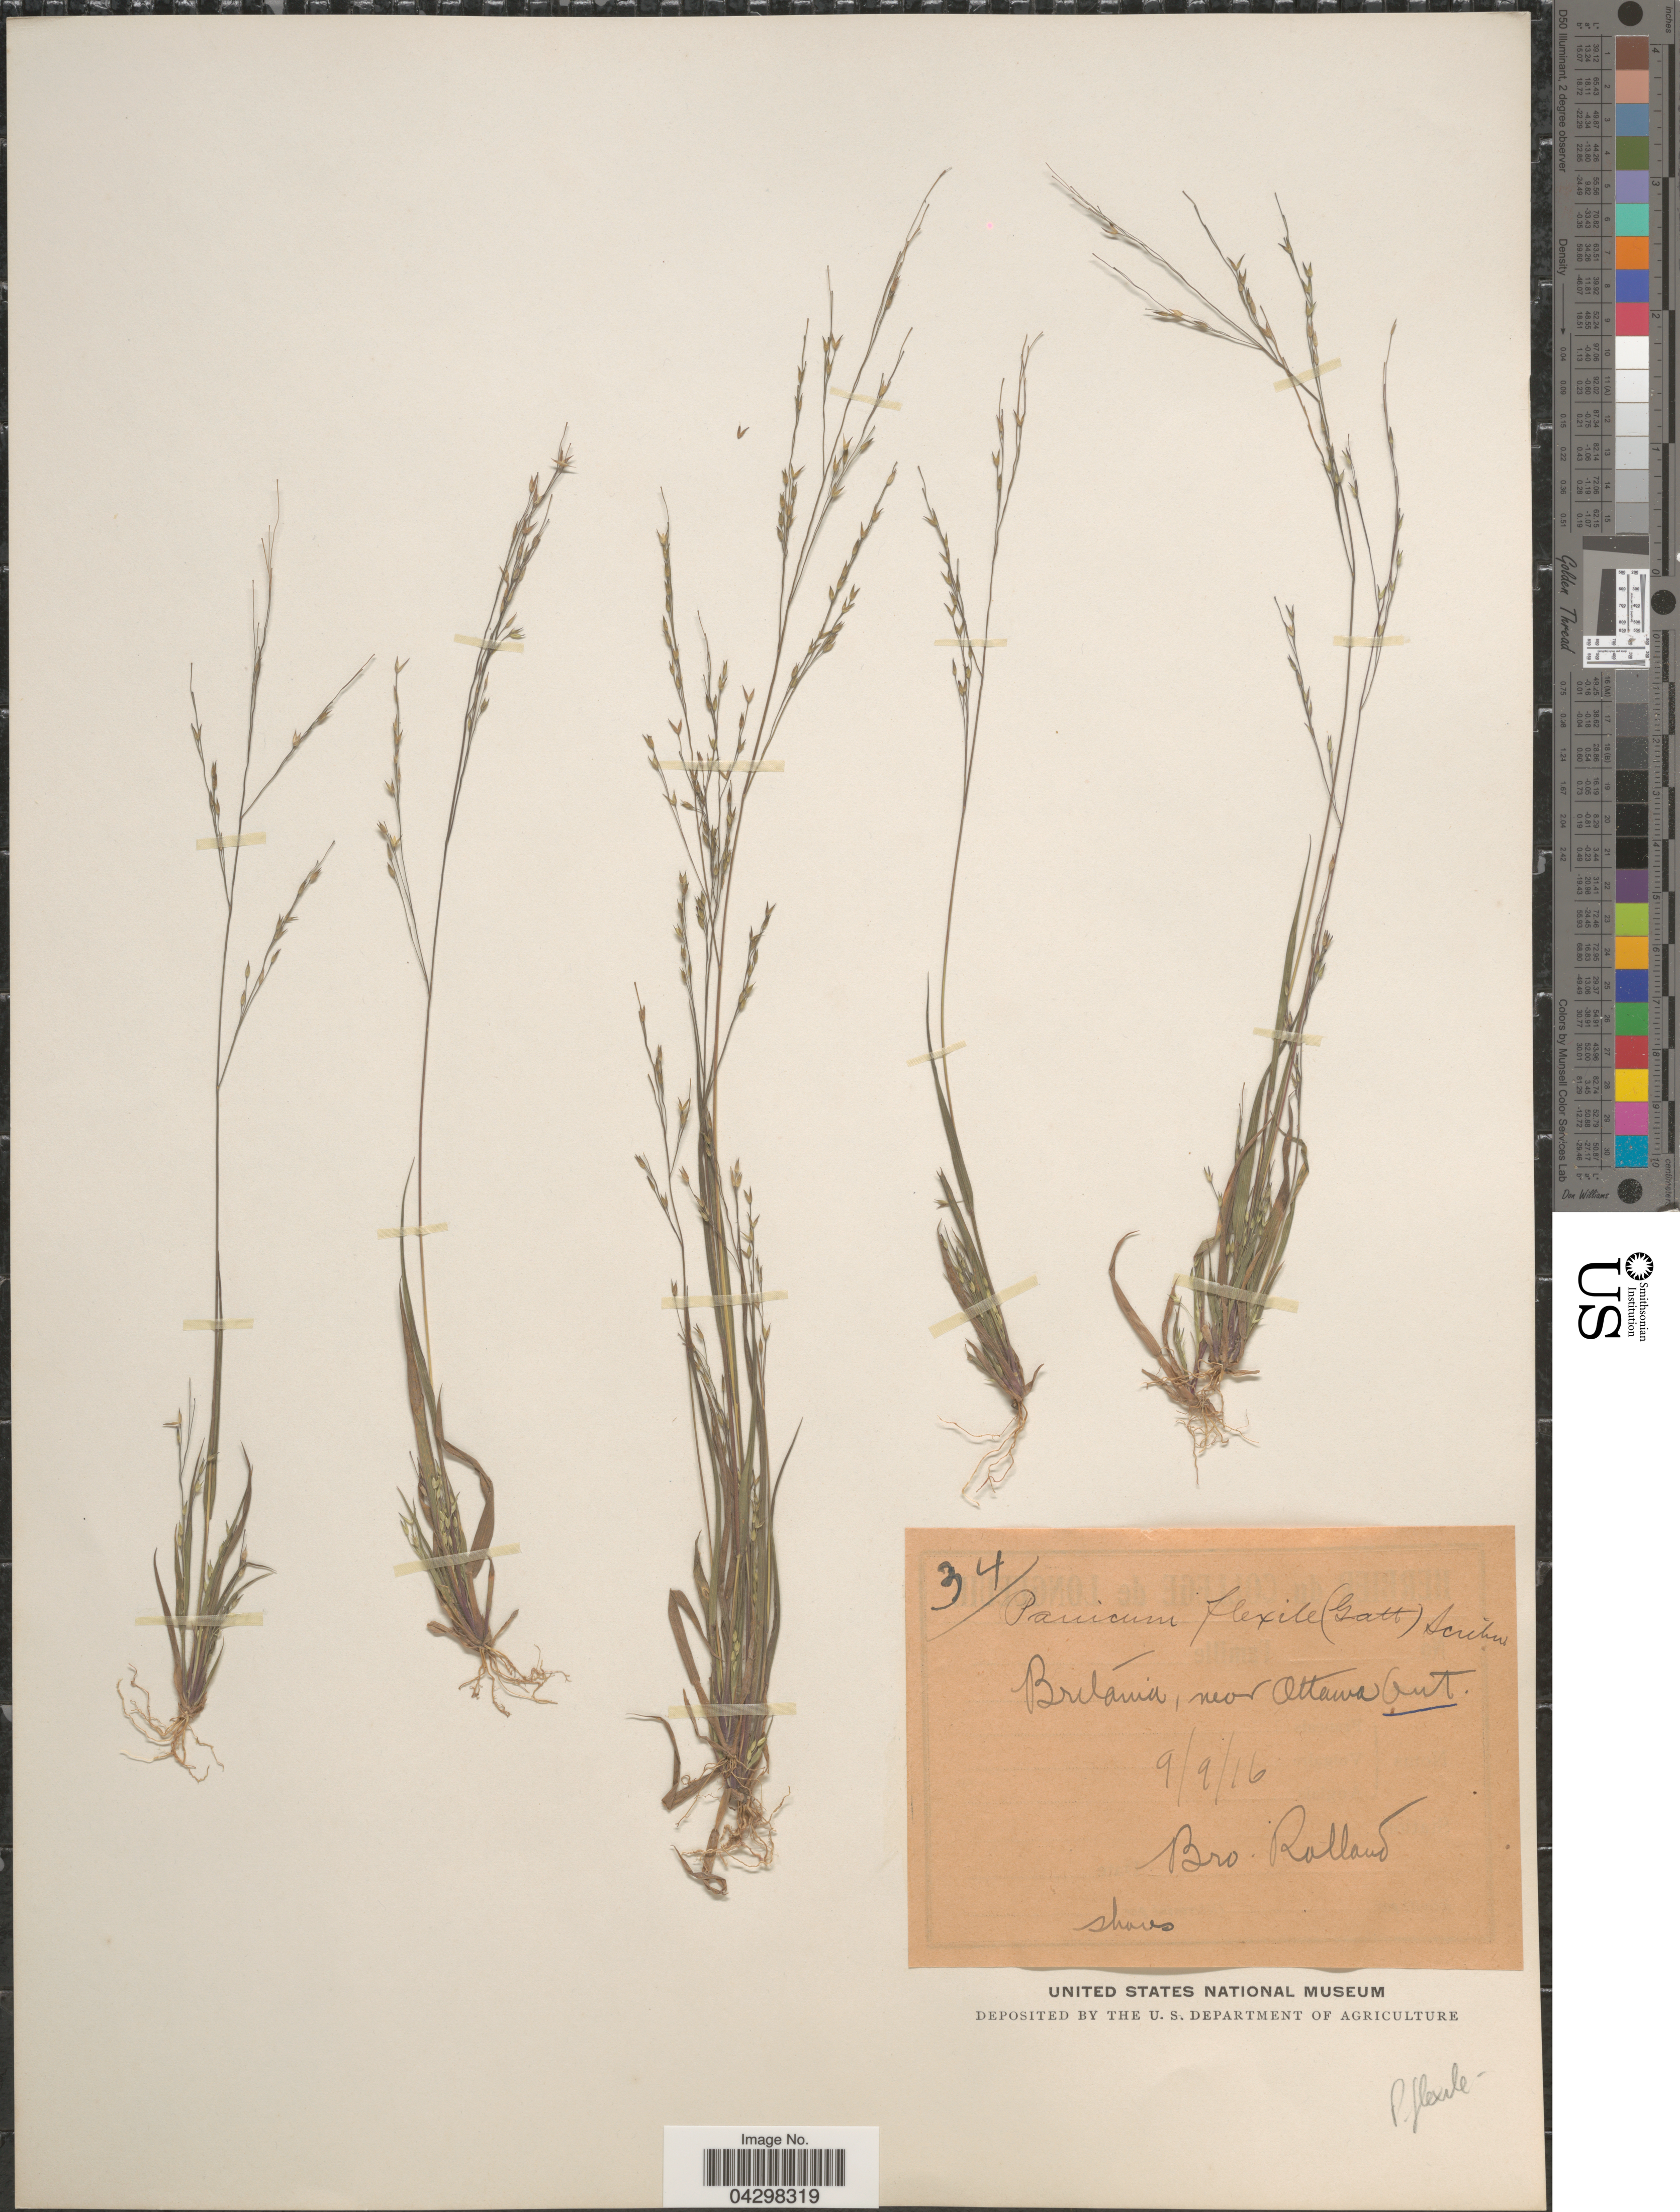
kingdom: Plantae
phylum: Tracheophyta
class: Liliopsida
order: Poales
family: Poaceae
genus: Panicum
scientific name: Panicum flexile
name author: (Gatt.) Scribn.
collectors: B. Rolland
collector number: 34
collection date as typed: Transcribed d/m/y: 9/9/16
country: Canada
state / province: Ontario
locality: Britania, near Ottawa.